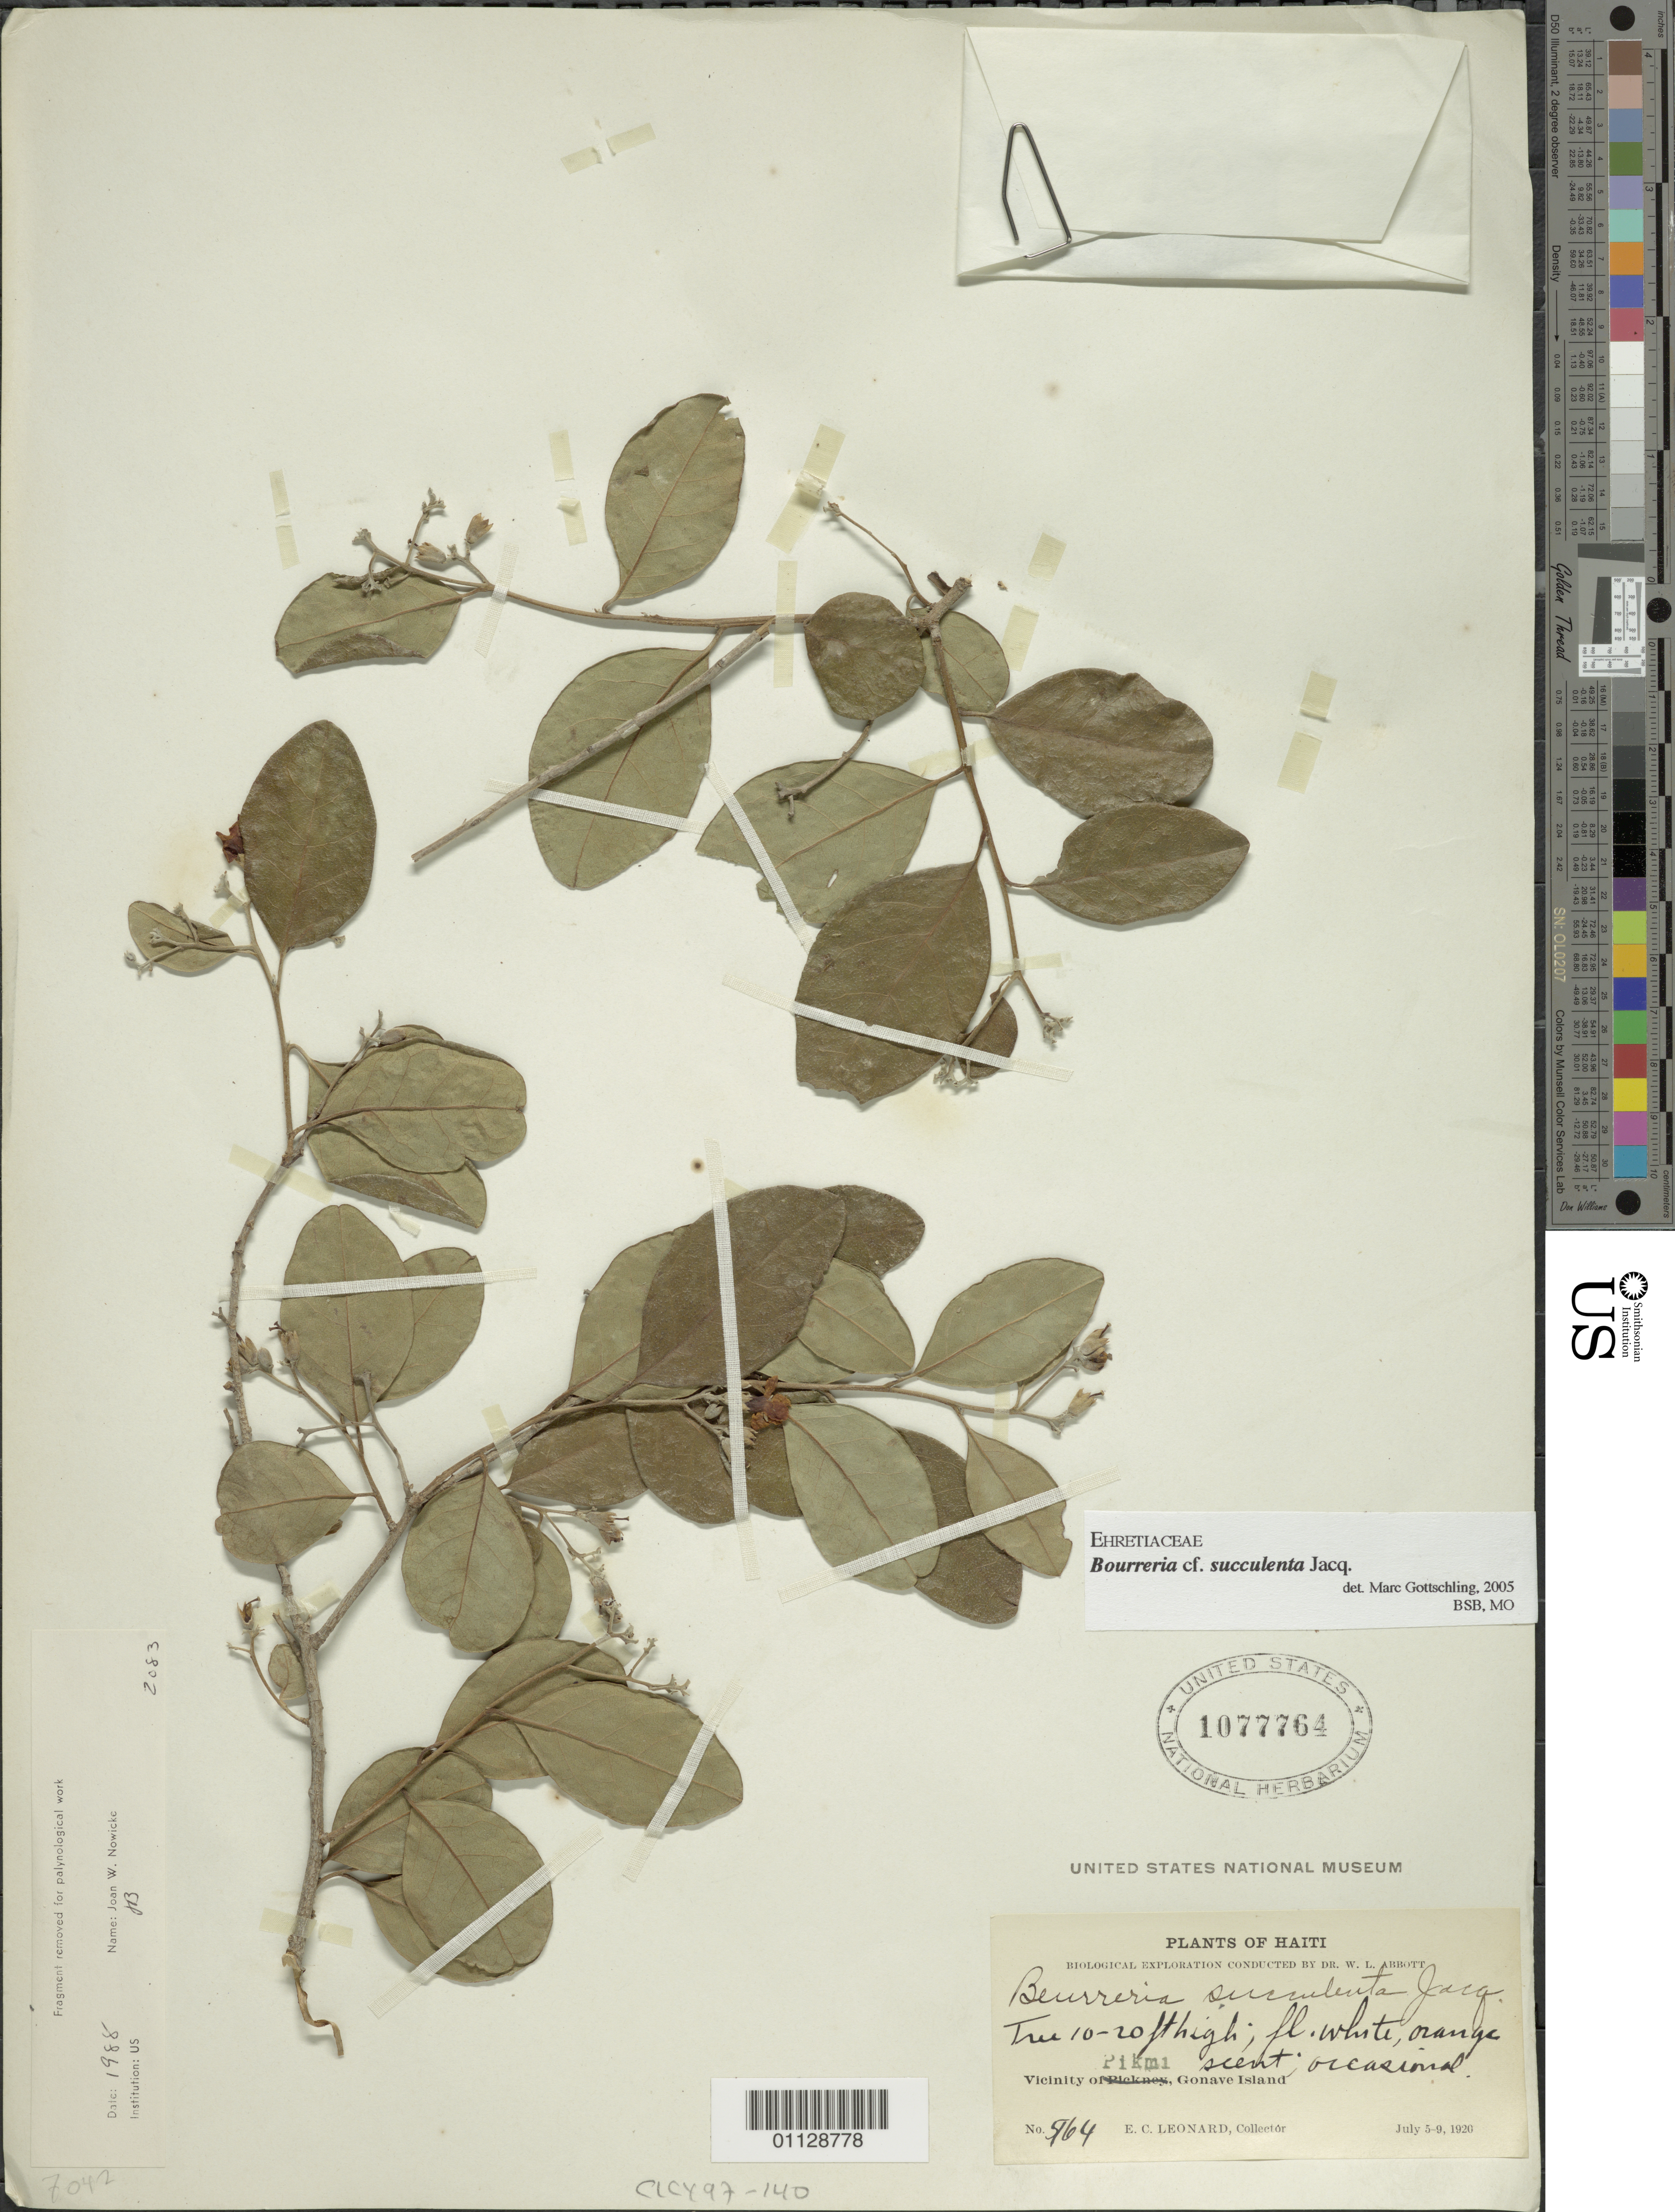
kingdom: Plantae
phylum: Tracheophyta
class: Magnoliopsida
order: Boraginales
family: Ehretiaceae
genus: Bourreria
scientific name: Bourreria succulenta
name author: Jacq.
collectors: E. C. Leonard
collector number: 5164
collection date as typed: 05 Jul 1920 to 09 Jul 1920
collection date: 1920-07-05/1920-07-09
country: Haiti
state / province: Óuest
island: Île de la Gonâve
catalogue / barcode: US 1077764